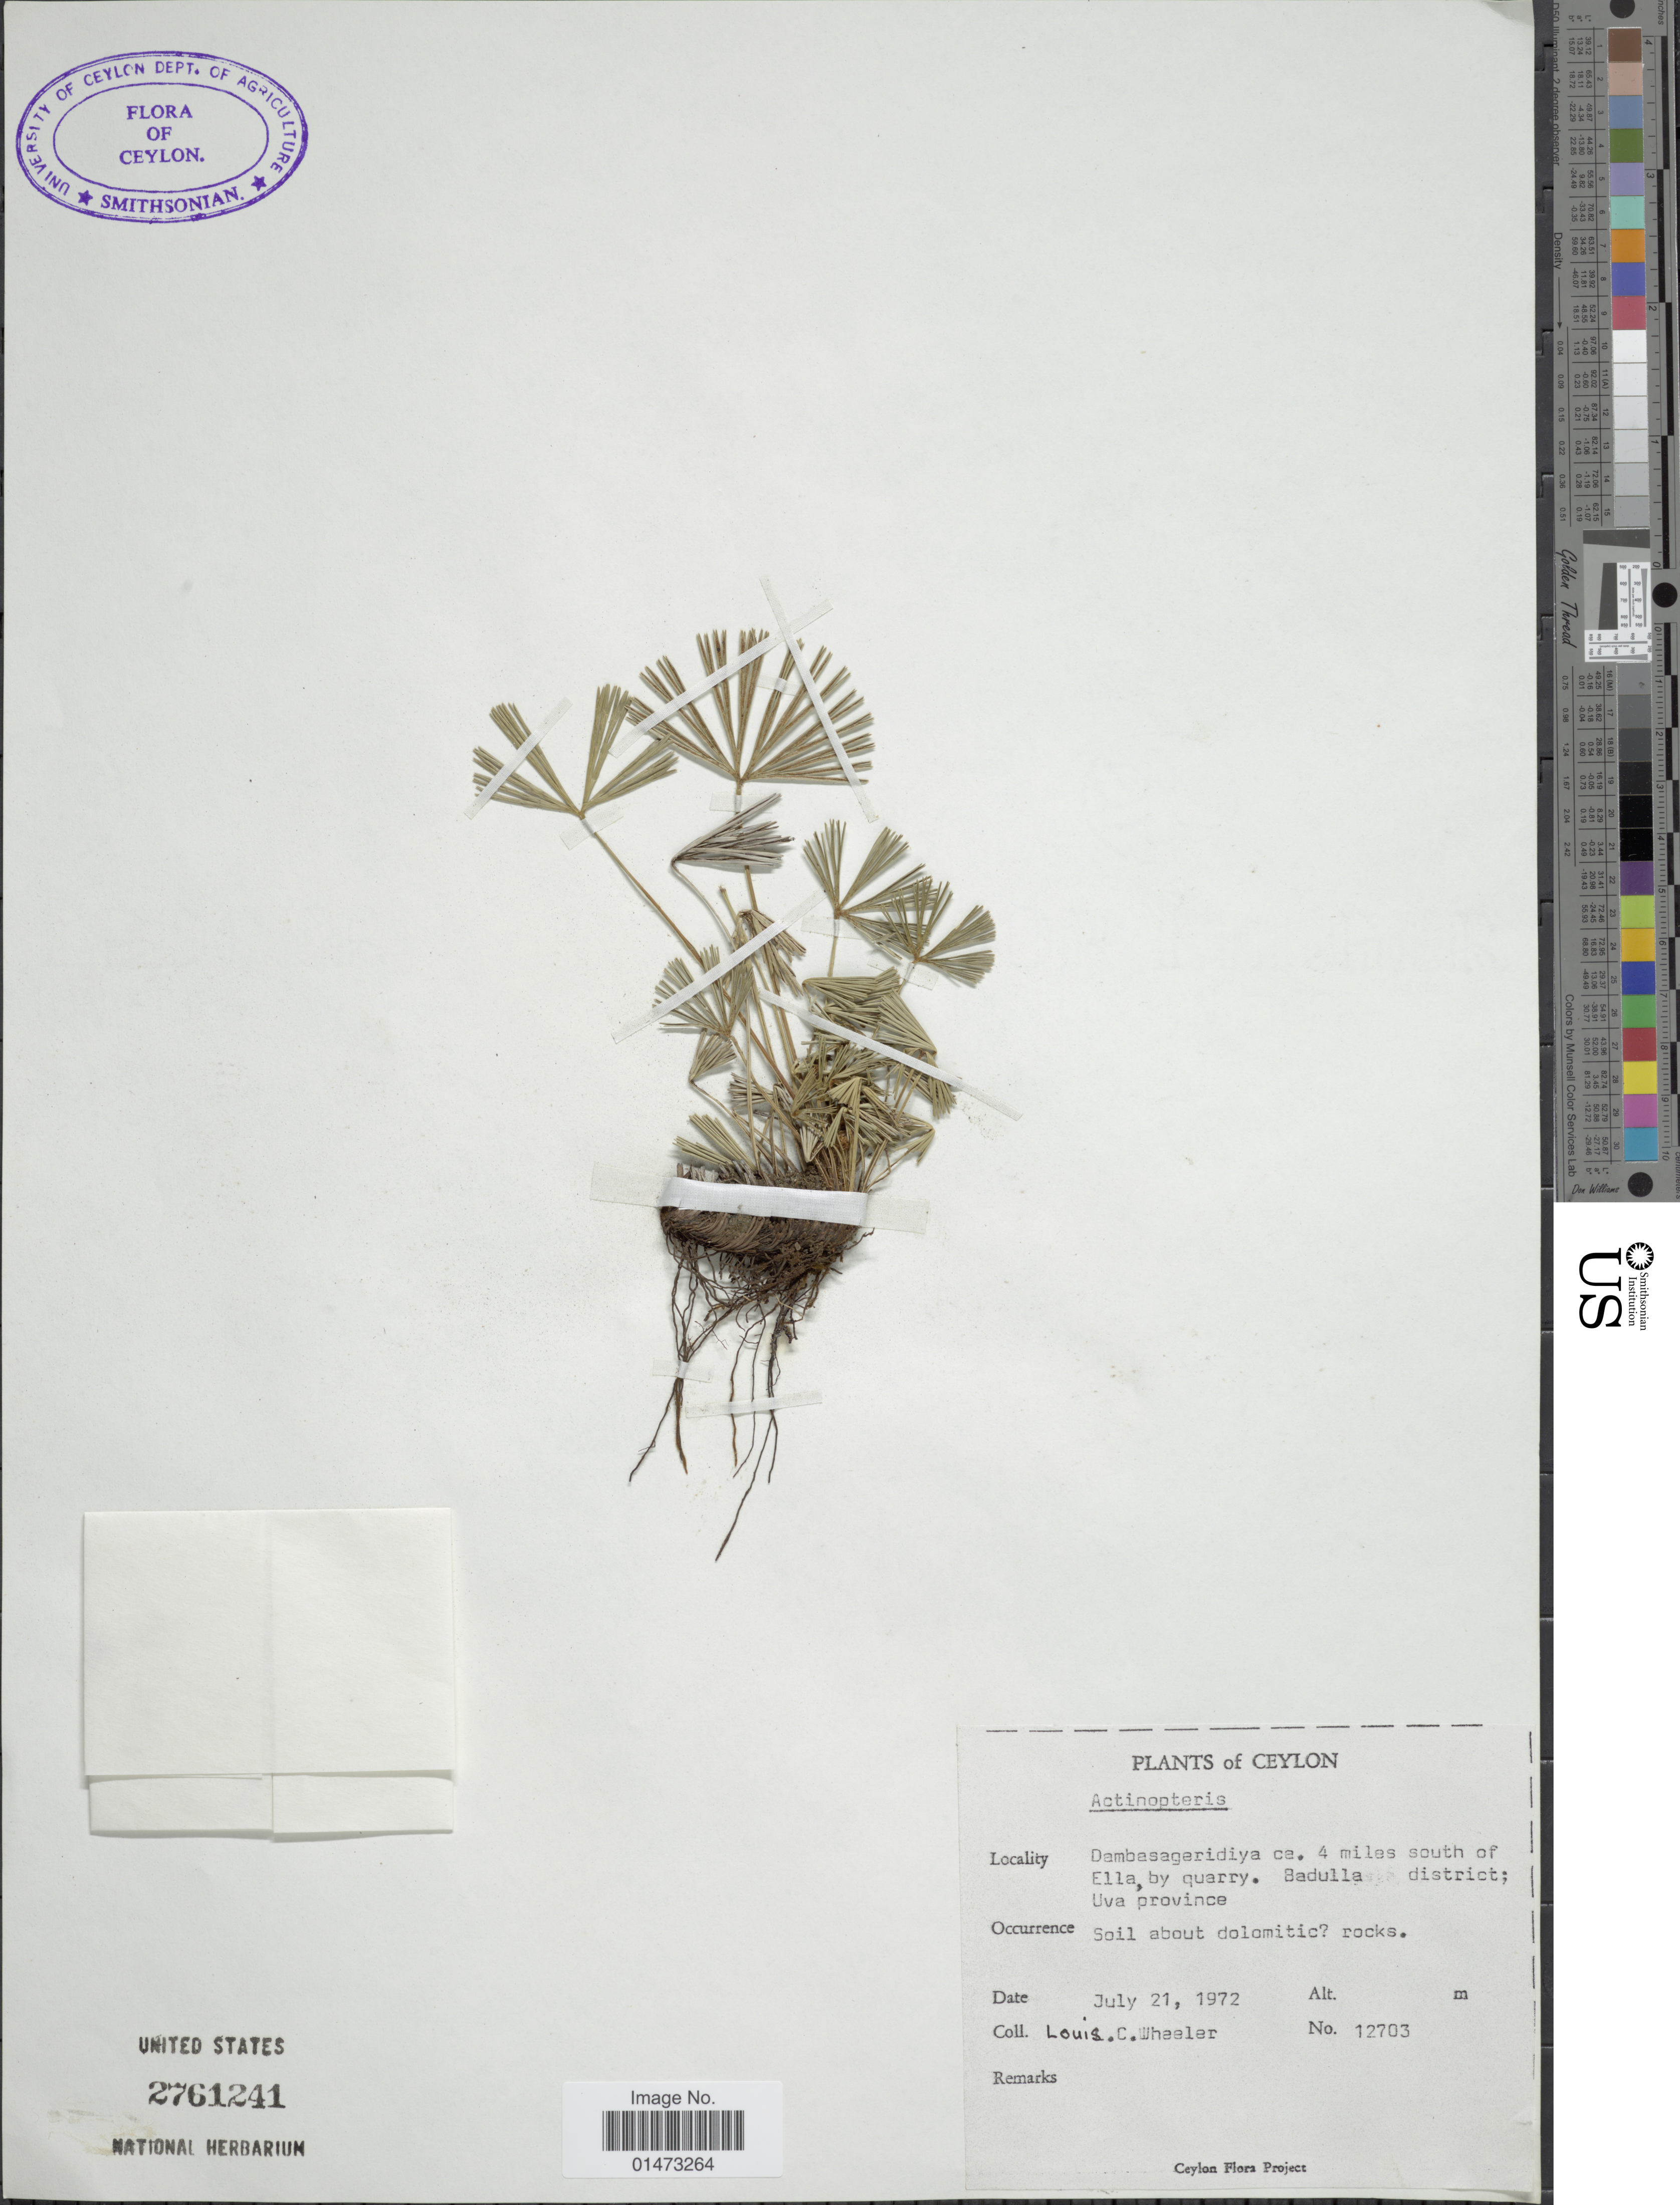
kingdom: Plantae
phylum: Tracheophyta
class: Polypodiopsida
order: Polypodiales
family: Pteridaceae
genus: Actiniopteris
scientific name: Actiniopteris radiata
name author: (Sw.) Link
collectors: L. C. Wheeler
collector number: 12703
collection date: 1972-07-21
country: Sri Lanka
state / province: Uva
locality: Ceylon, Dambasageridiya ca. 4 miles south of Ella, by quarry. Badulla district; Uva province.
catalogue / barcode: US 2761241